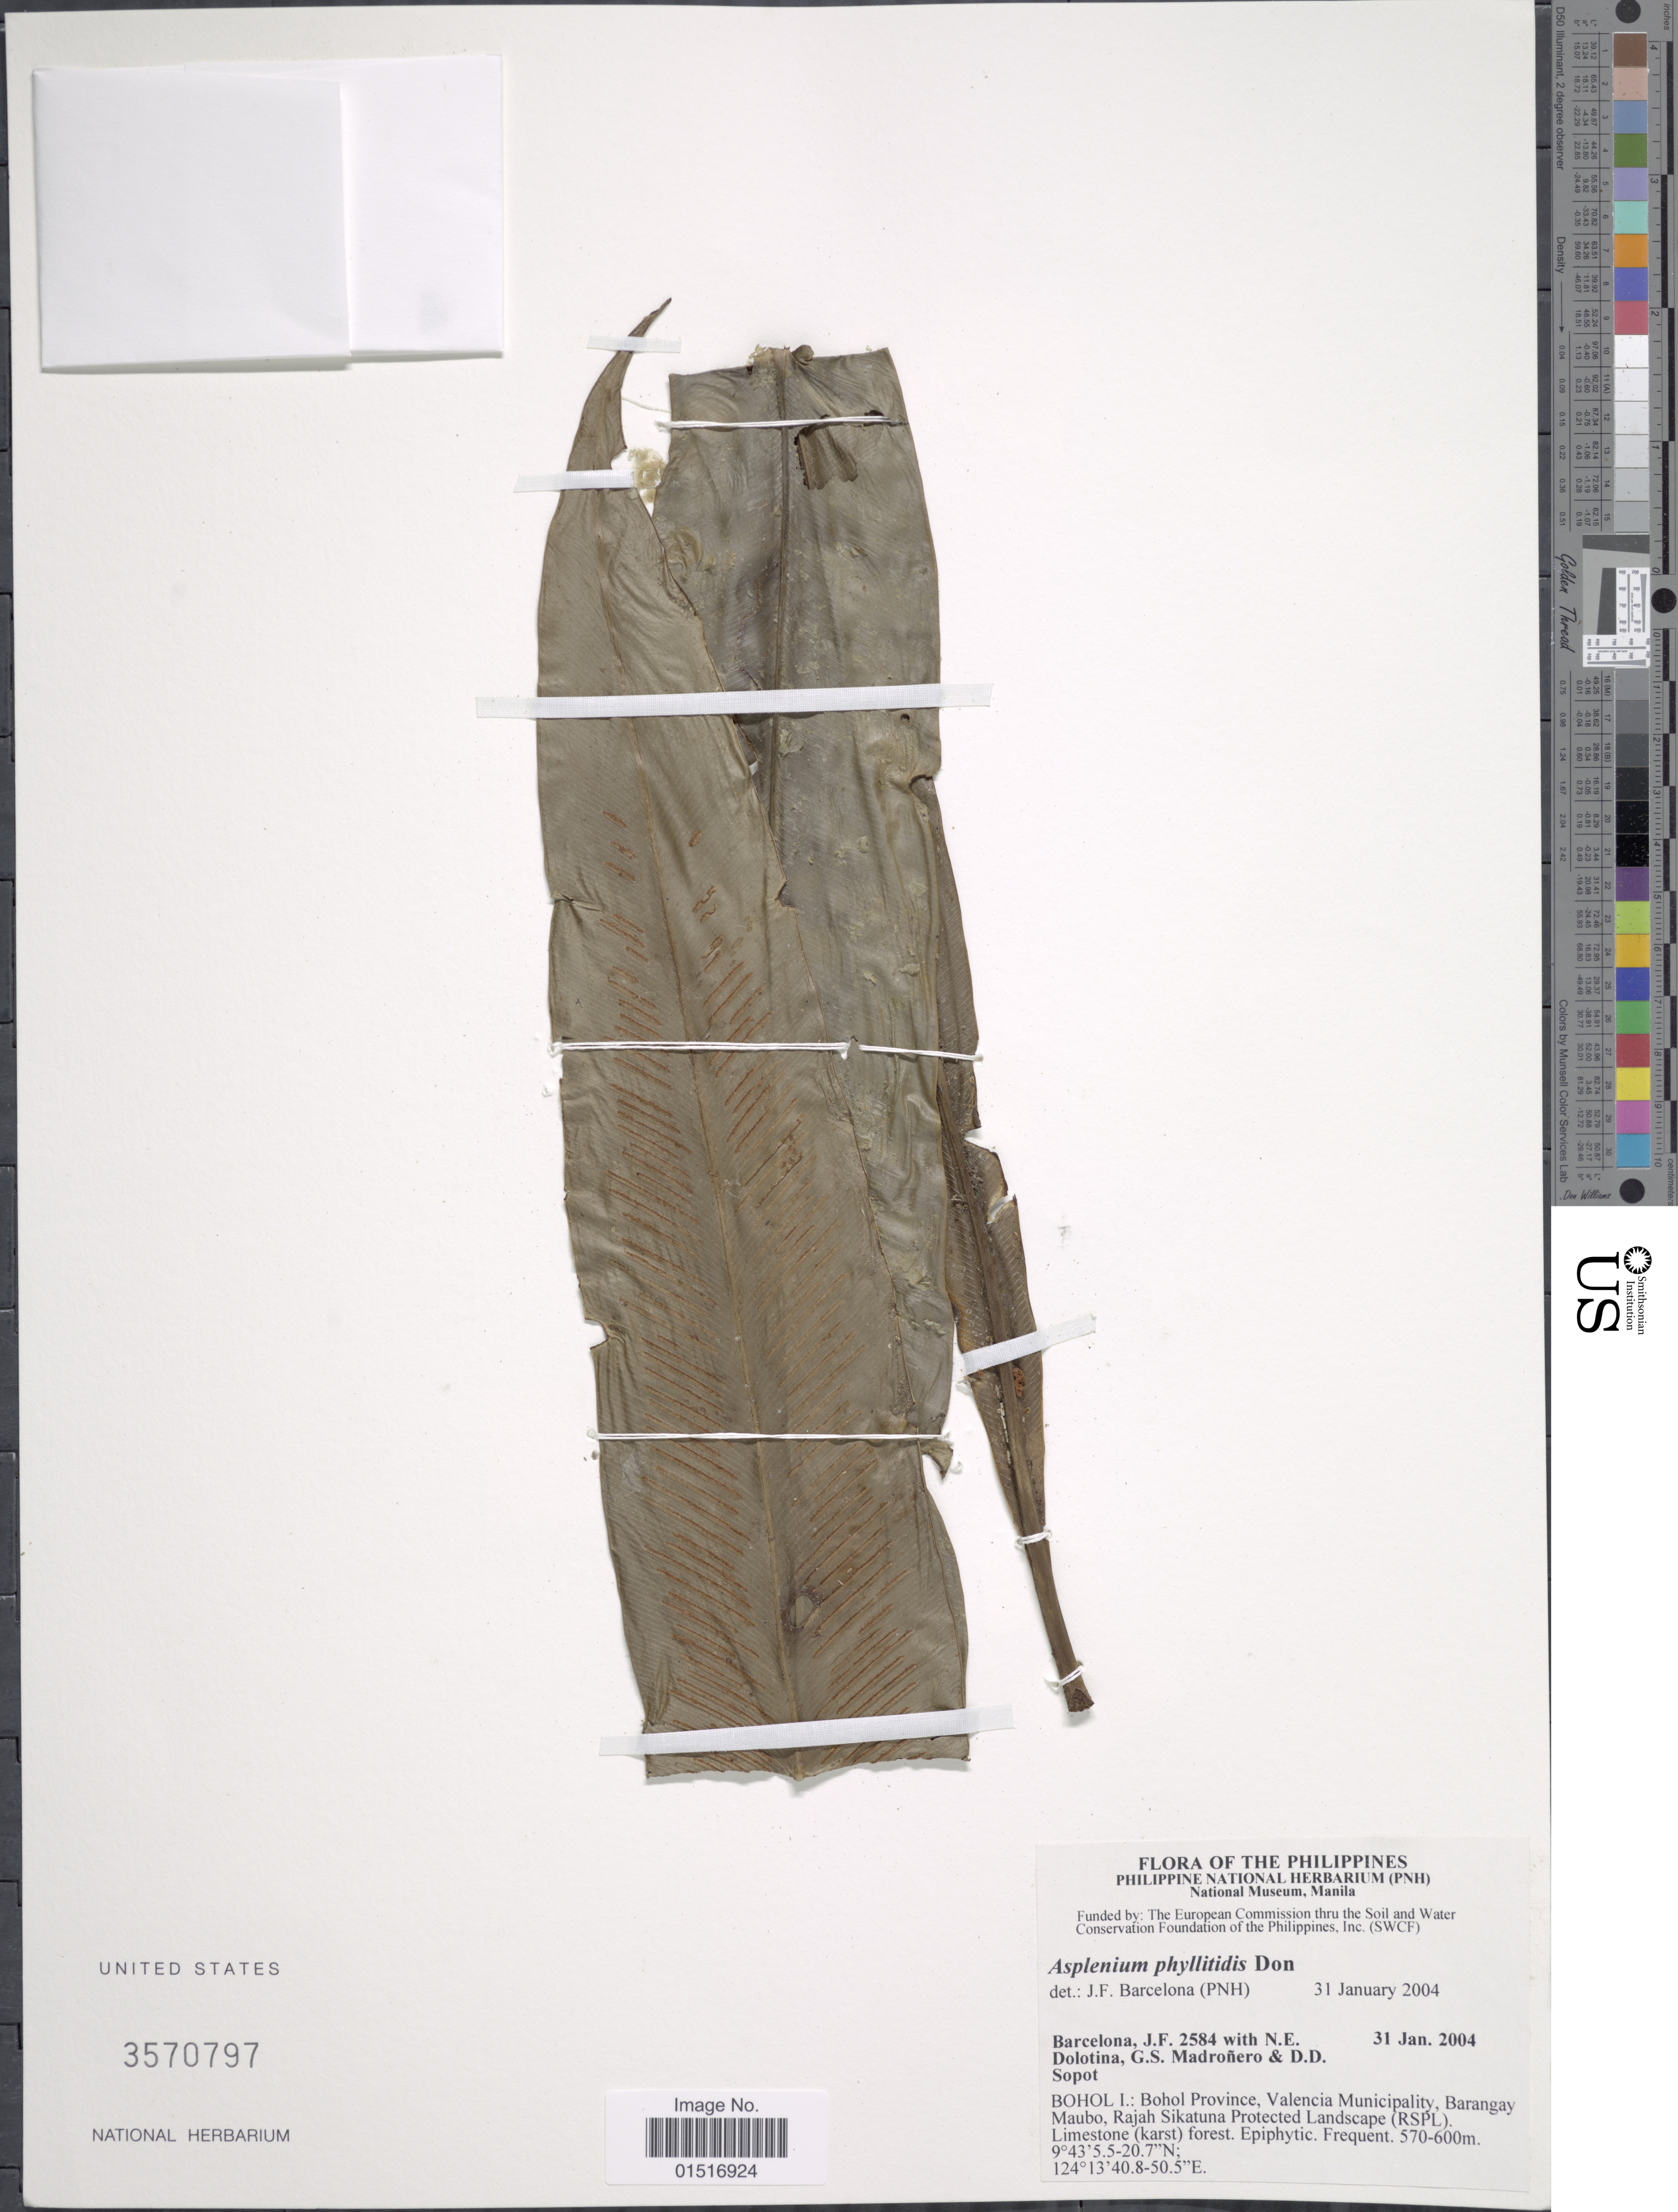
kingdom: Plantae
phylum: Tracheophyta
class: Polypodiopsida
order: Polypodiales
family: Aspleniaceae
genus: Asplenium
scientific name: Asplenium phyllitidis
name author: D. Don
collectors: J. F. Barcelona, N. Dolotina, G. Madroñero & D. Sopot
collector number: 2584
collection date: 2004-01-31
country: Philippines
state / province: Central Visayas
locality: Bohol I.: Bohol Province, Valencia Municipality, Barangay Maubo, Rajah Sikatuna Protected Landscape (RSPL). Limestone (karst) forest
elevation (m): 570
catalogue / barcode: US 3570797